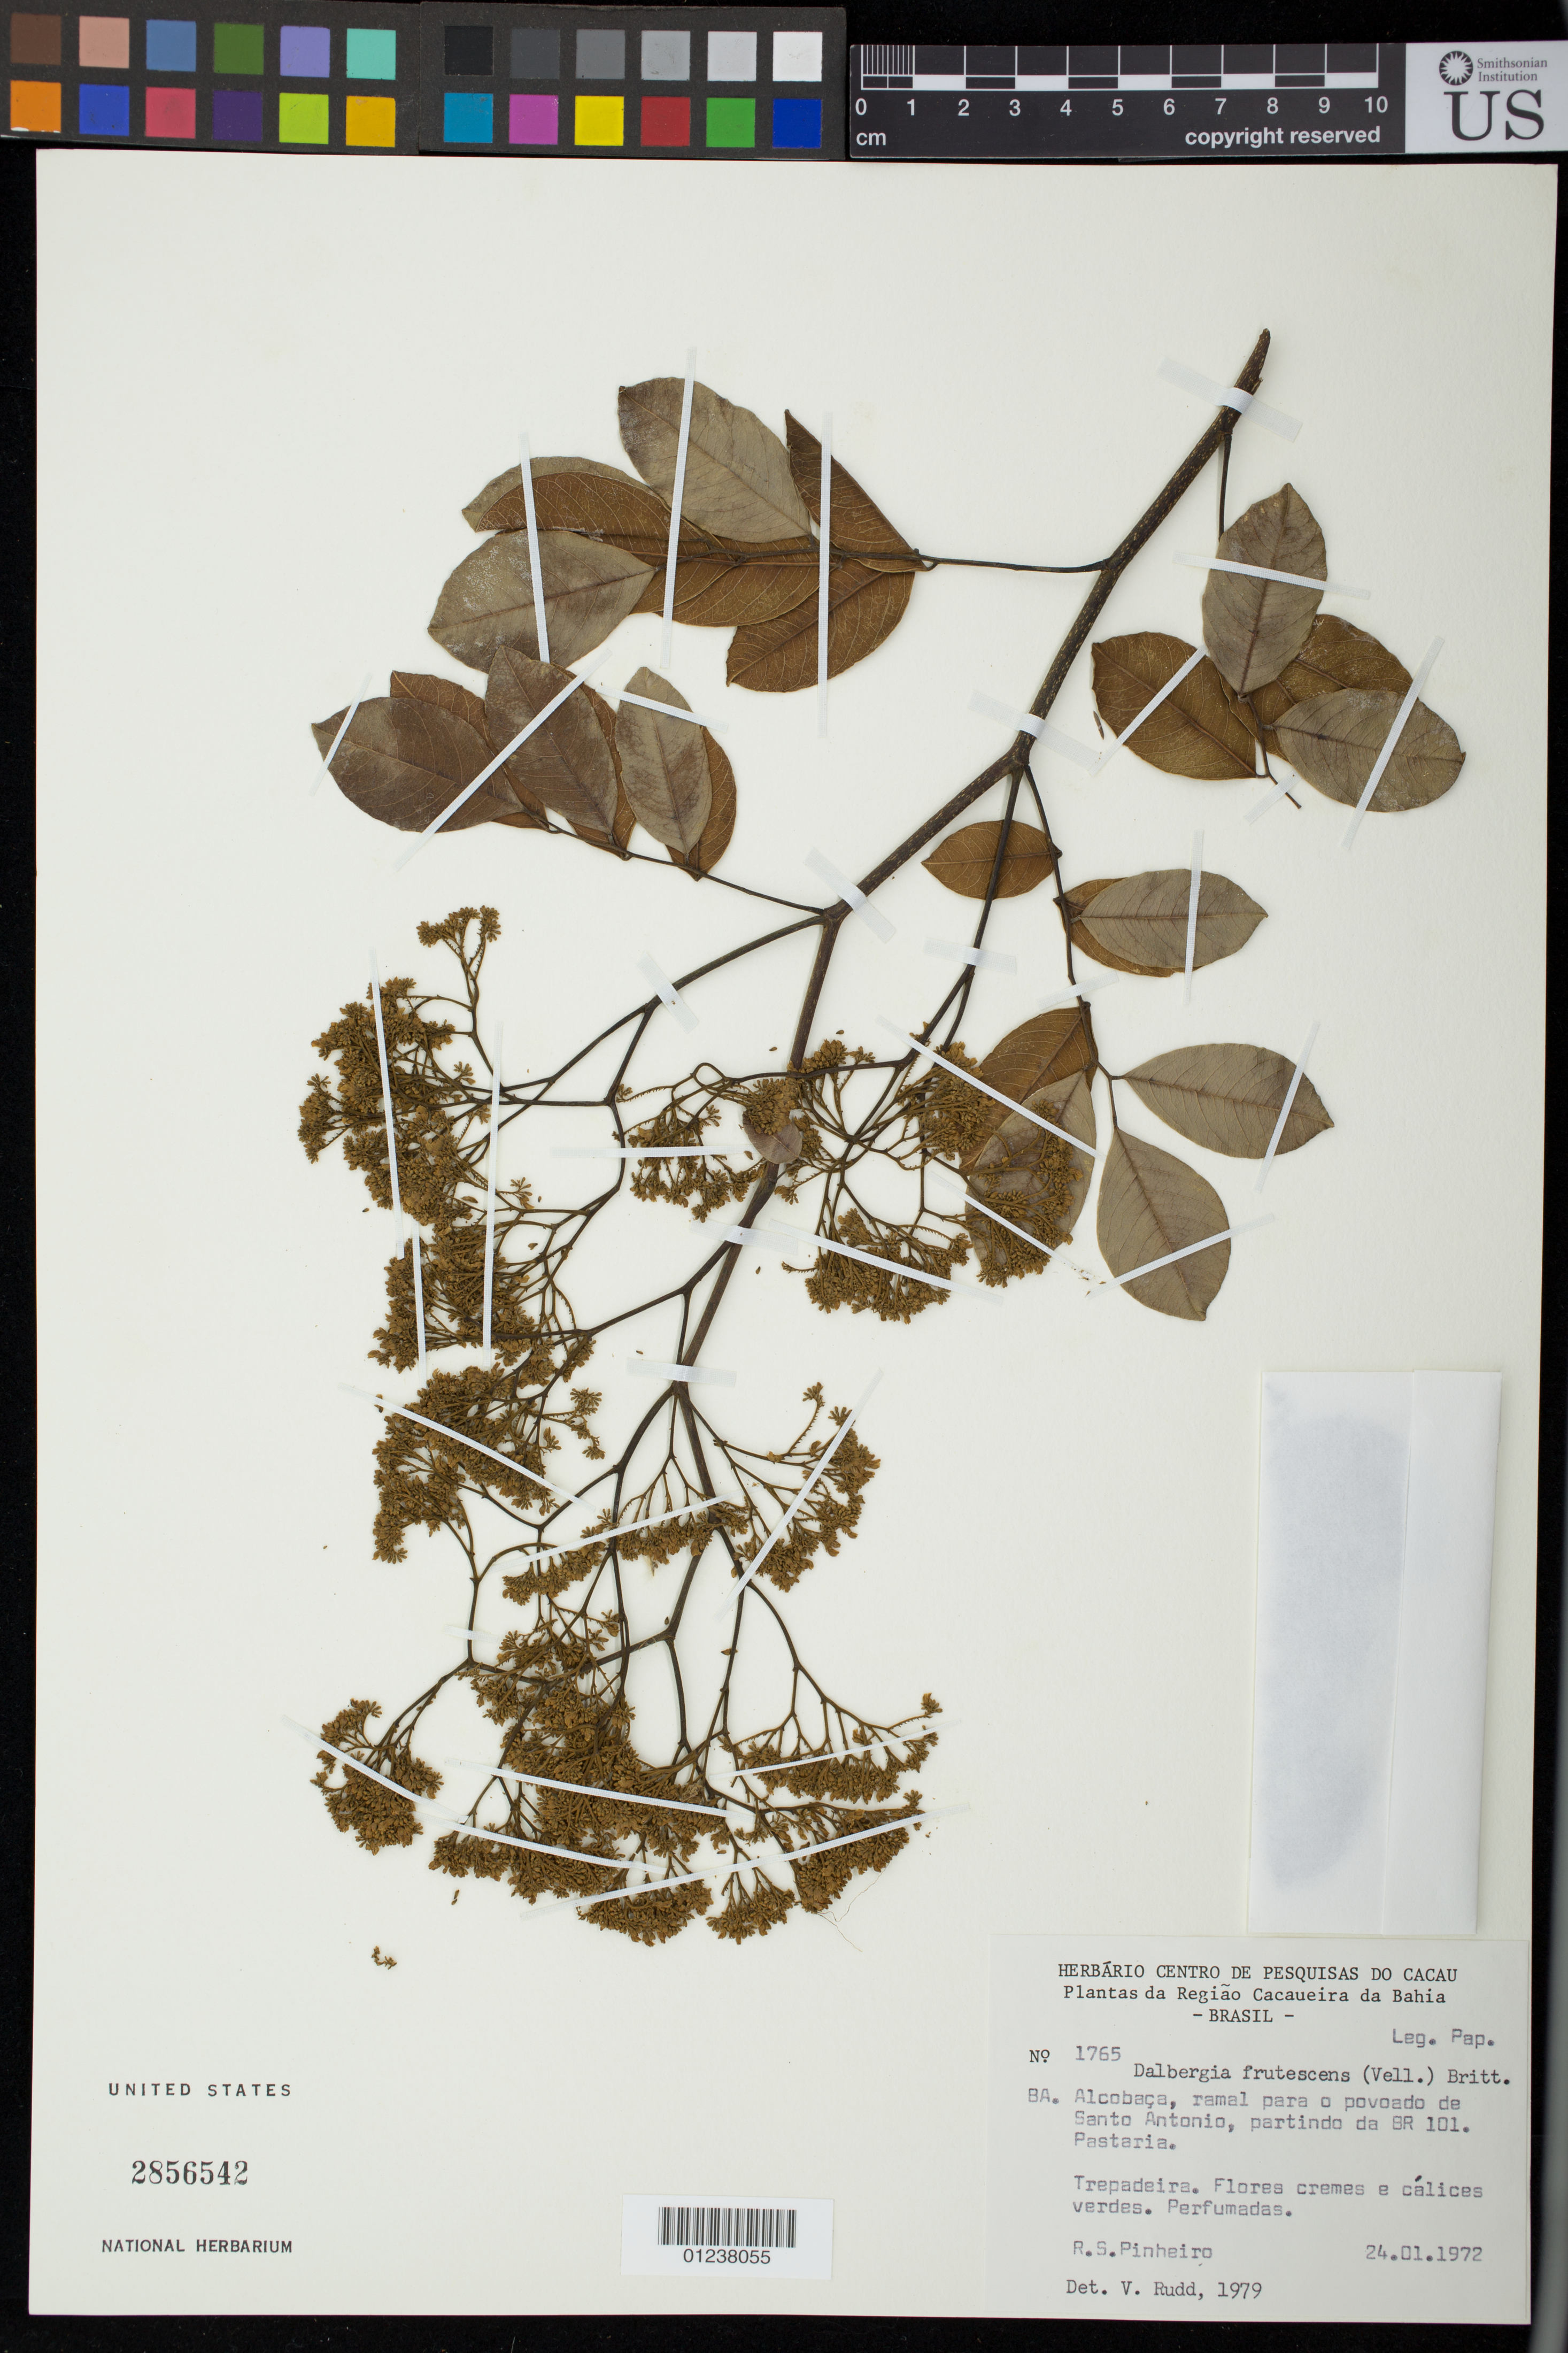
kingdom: Plantae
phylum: Tracheophyta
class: Magnoliopsida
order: Fabales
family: Fabaceae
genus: Dalbergia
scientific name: Dalbergia frutescens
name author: (Vell.) Britton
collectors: R. S. Pinheiro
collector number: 1765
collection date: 1972-01-24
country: Brazil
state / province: Bahia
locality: BA. Alcobaca, ramal para opovoado de Santo Antonio, partindo da BR 101. Pastaria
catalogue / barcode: US 2856542